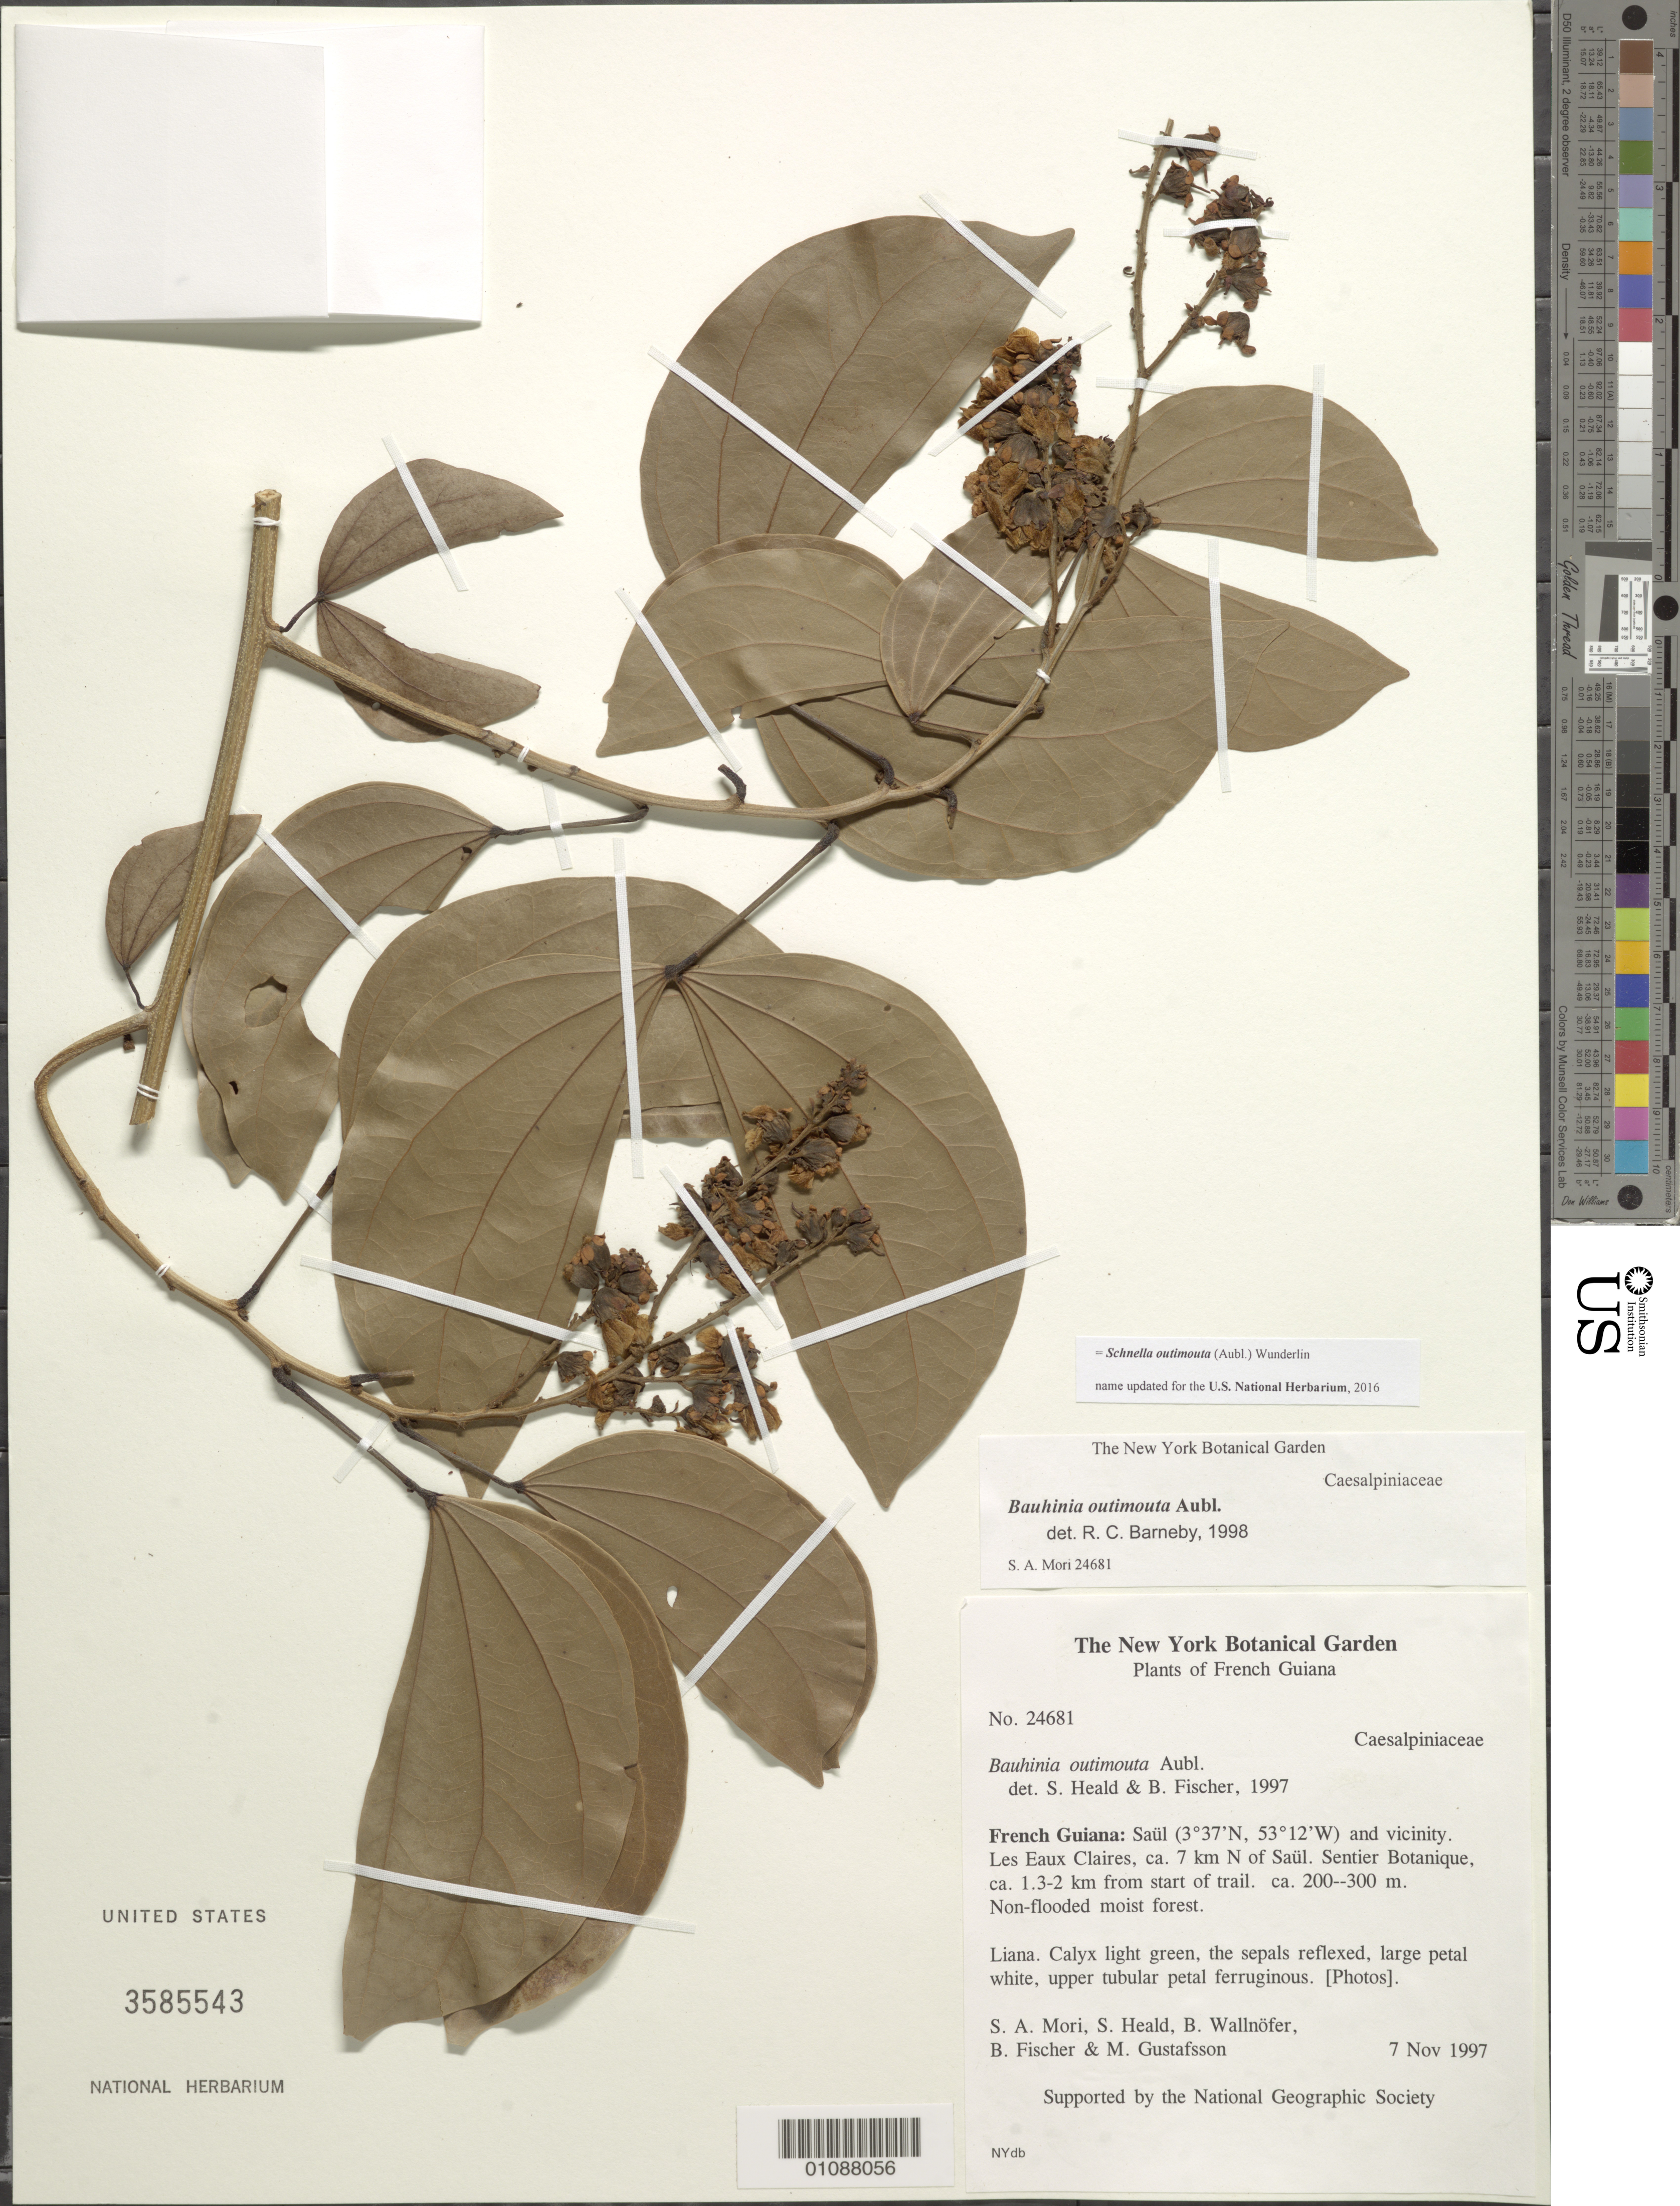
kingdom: Plantae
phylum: Tracheophyta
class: Magnoliopsida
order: Fabales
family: Fabaceae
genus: Schnella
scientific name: Schnella outimouta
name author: (Aubl.) Wunderlin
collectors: S. Mori, S. Heald, B. Wallnöfer, B. Fischer & M. H. Gustafsson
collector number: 24681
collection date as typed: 7-Nov-97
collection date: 1997-11-07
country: French Guiana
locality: Saül and vic., Les Eaux Claires, ca. 7 km N of Saül. Sentier Botanique, ca 1.3-2 km from start of trail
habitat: Non-flooded moist forest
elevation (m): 200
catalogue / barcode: US 3585543